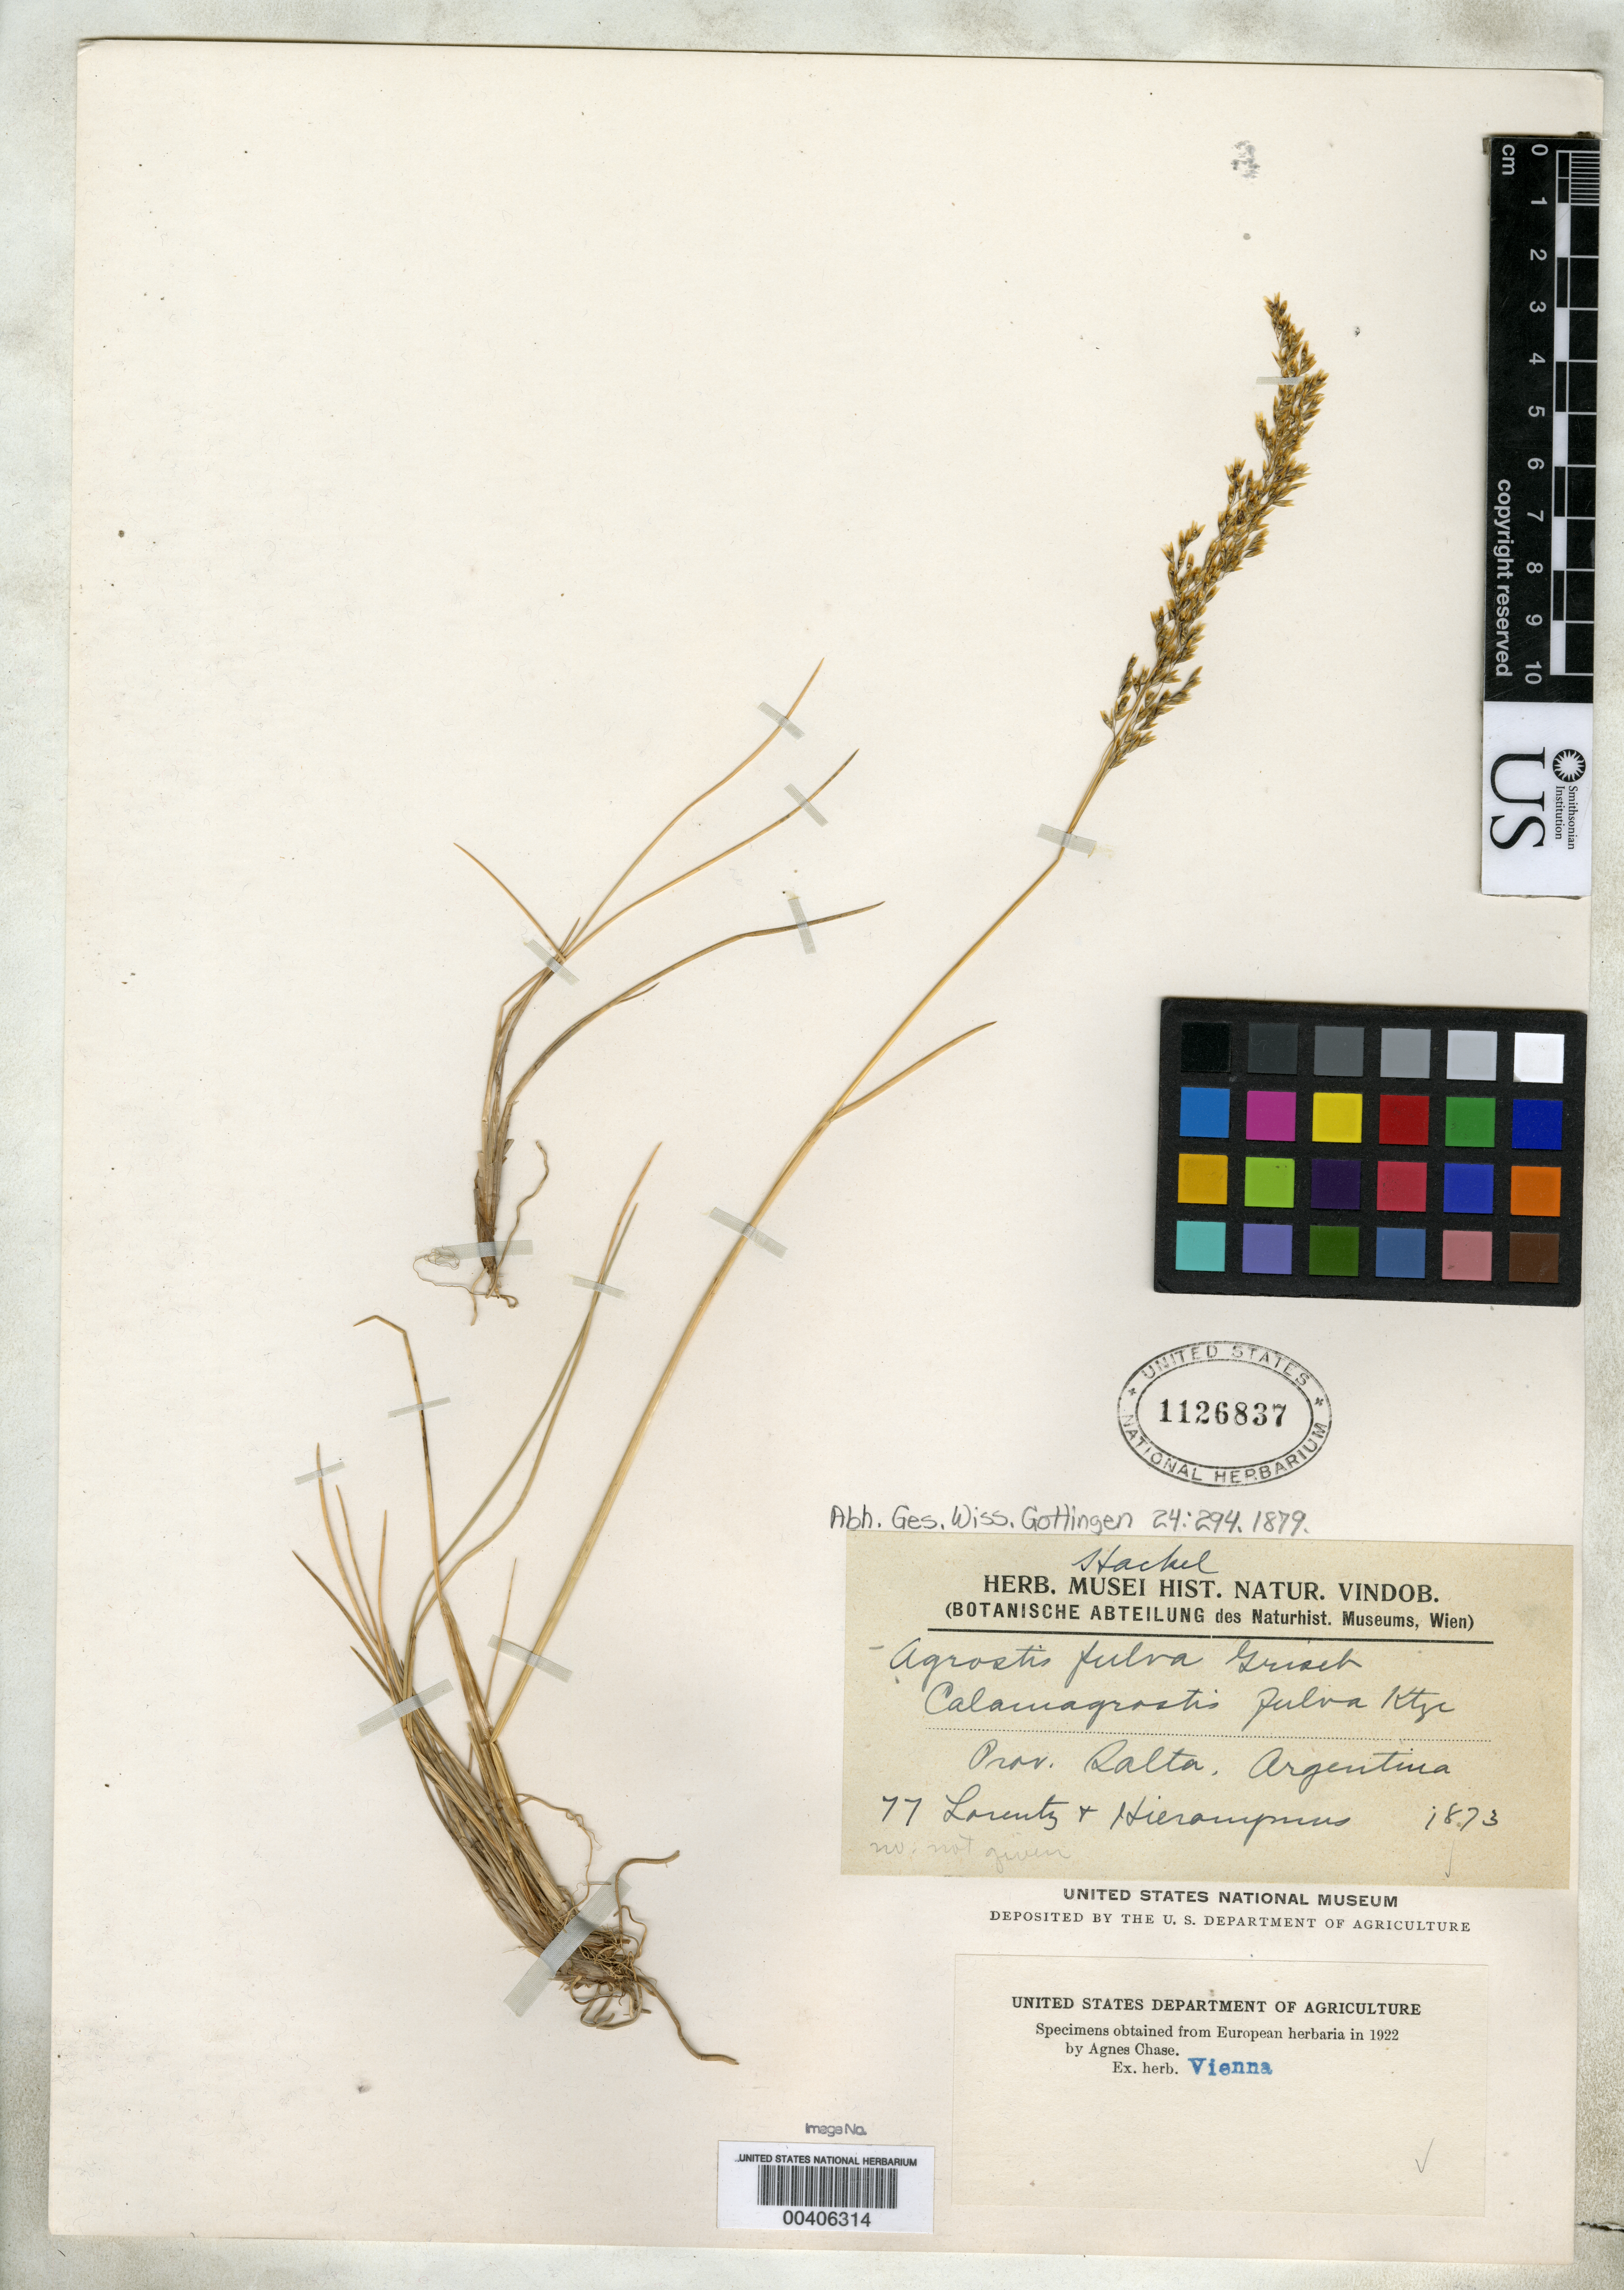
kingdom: Plantae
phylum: Tracheophyta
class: Liliopsida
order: Poales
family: Poaceae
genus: Agrostis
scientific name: Agrostis fulva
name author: Griseb.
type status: Isotype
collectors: P. G. Lorentz & G. H. Hieronymus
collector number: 77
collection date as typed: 1873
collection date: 1873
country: Argentina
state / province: Salta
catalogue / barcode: US 1126837